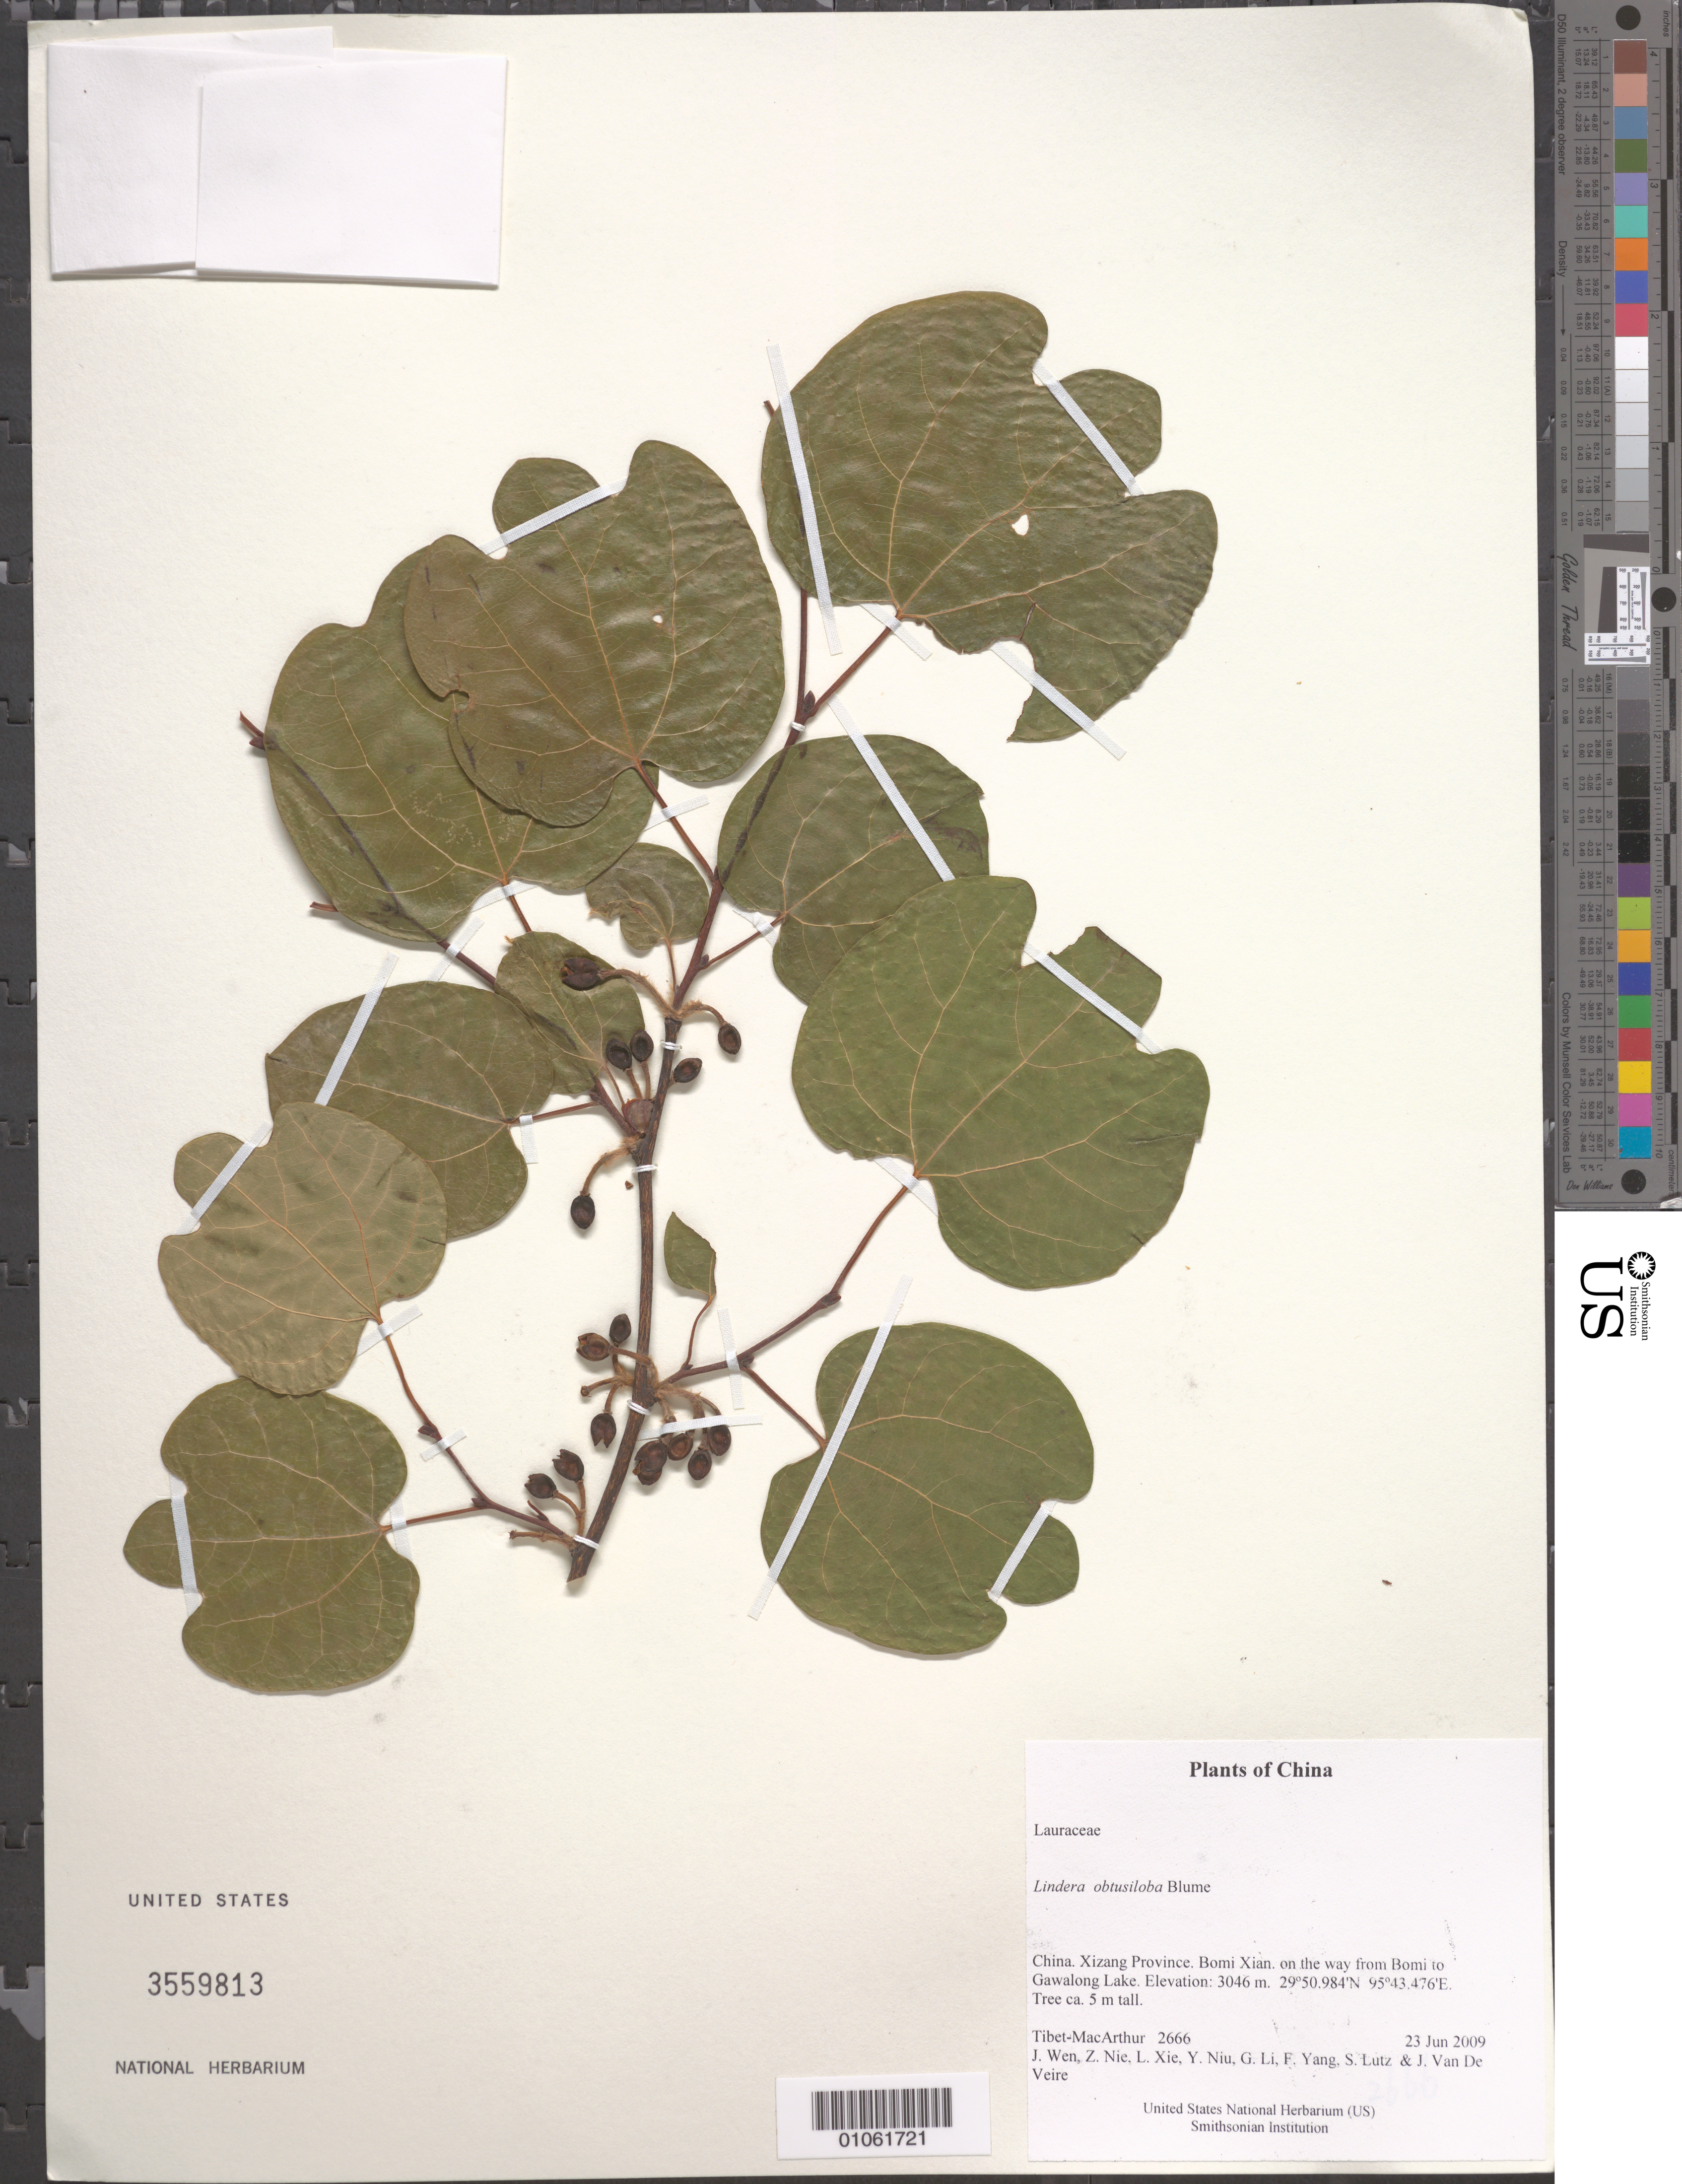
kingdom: Plantae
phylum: Tracheophyta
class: Magnoliopsida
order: Laurales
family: Lauraceae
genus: Lindera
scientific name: Lindera obtusiloba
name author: Blume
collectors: Tibet-MacArthur, J. Wen, Z. Nie, L. Xie, Y. Niu, G. Li, F. Yang, S. Lutz & J. Van De Veire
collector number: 2666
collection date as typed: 23 Jun 2009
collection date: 2009-06-23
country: China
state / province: Xizang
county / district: Bomi Xian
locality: on the way from Bomi to Gawalong Lake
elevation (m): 3046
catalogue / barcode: US 3559813